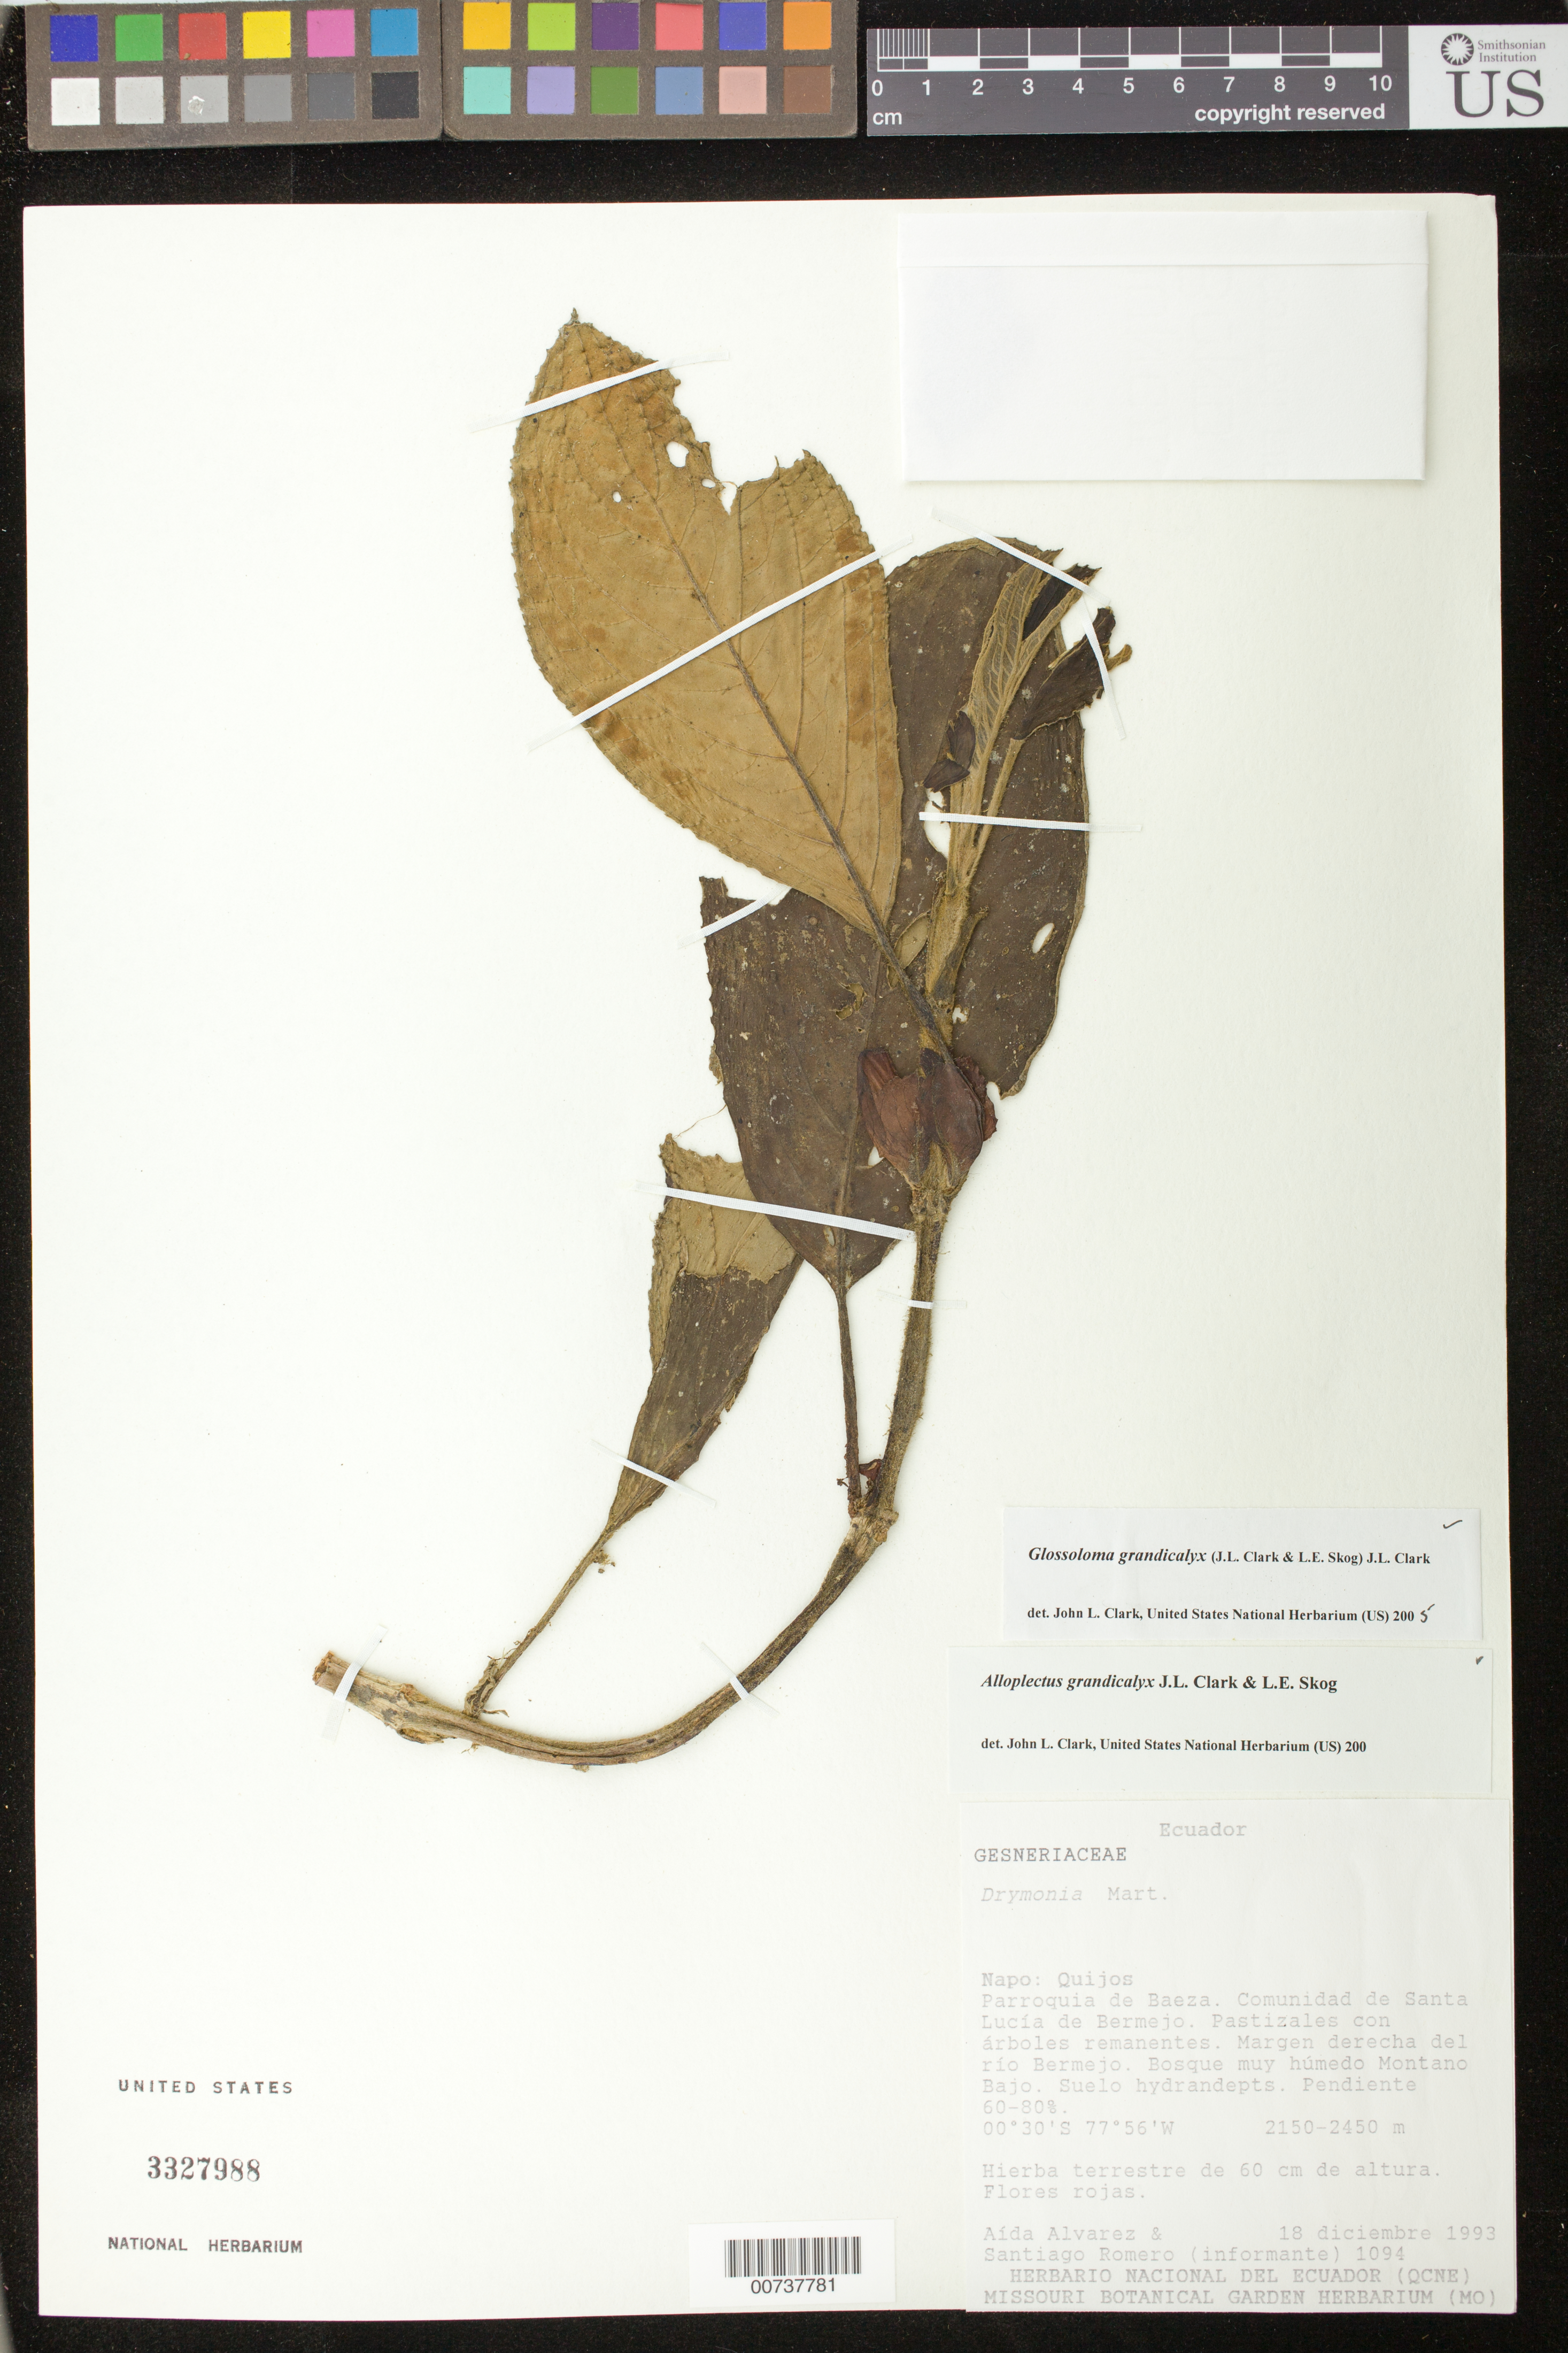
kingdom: Plantae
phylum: Tracheophyta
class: Magnoliopsida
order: Lamiales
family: Gesneriaceae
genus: Glossoloma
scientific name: Glossoloma grandicalyx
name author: (J.L. Clark & L.E. Skog) J.L. Clark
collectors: A. Alvarez & S. Romero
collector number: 1094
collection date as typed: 18 Dec 1993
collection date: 1993-12-18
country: Ecuador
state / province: Napo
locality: Quijos Cantón; Parroquia de Baeza, comunidad de Santa Lucía de Bermejo, margen derecha del río Bermejo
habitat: Pastizales con árboles remanentes; bosque muy húmedo montano bajo, suelo hydrandepts; pendiente 60-80%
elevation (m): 2150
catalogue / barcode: US 3327988